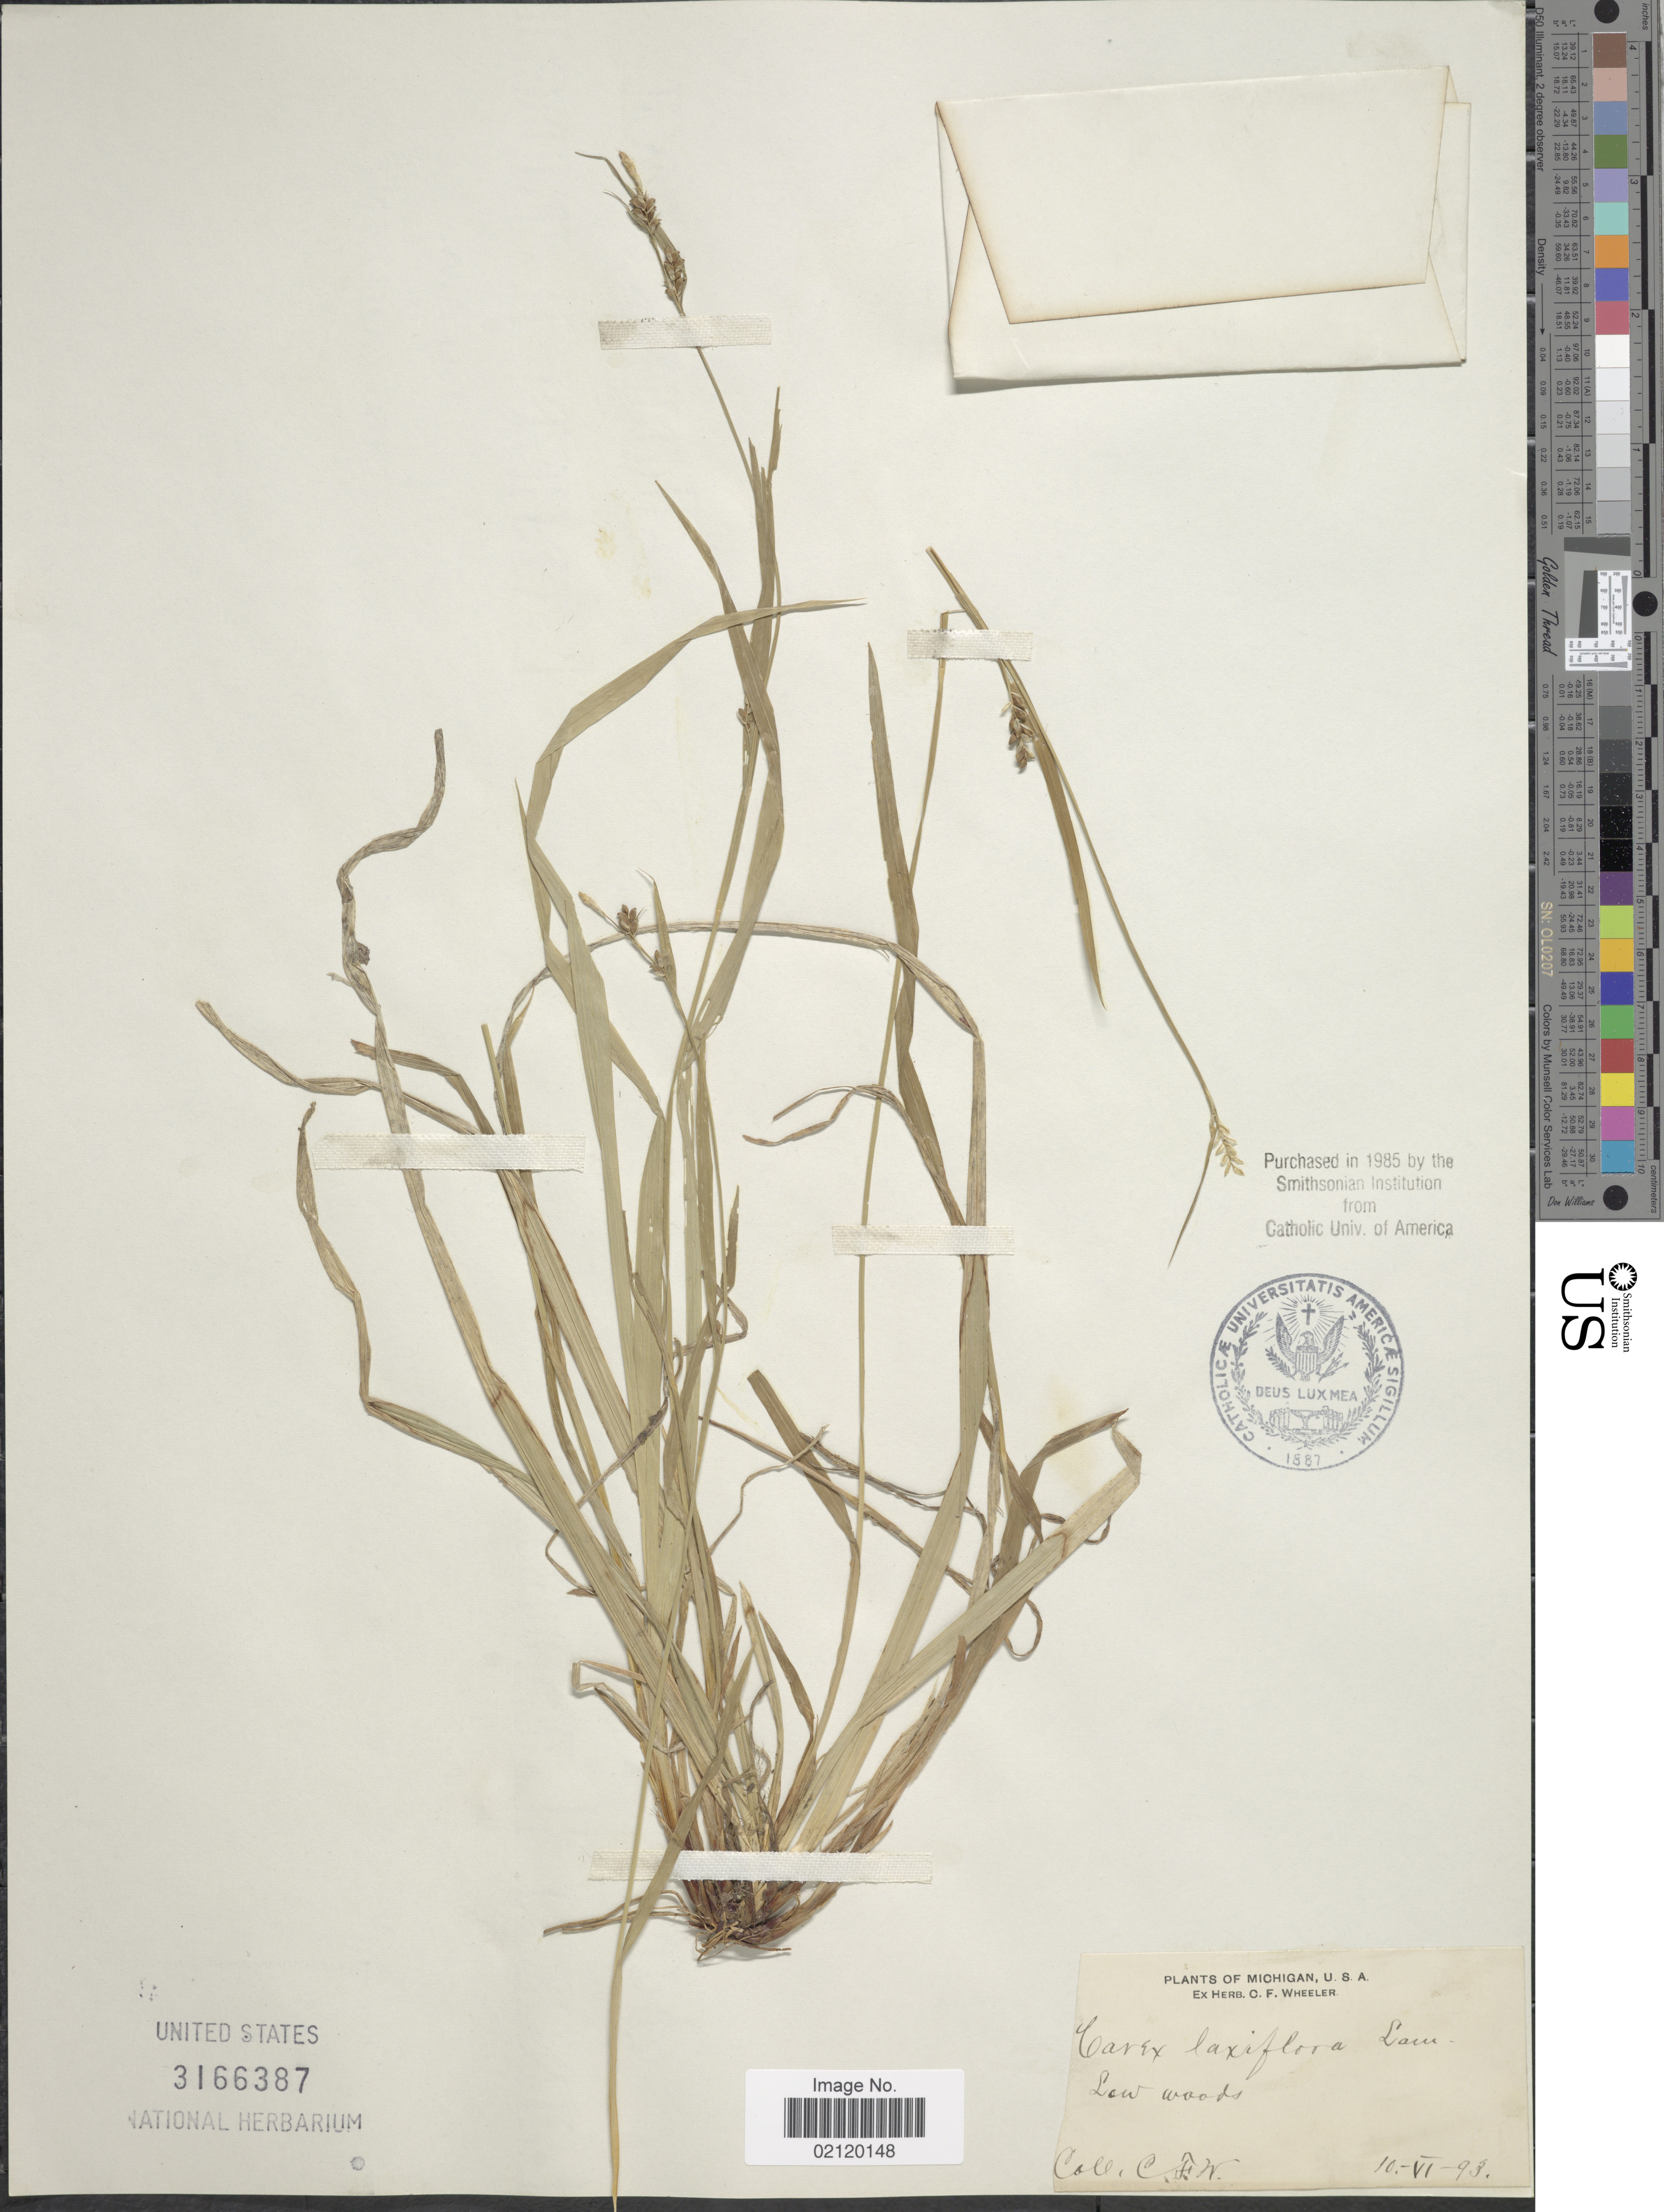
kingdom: Plantae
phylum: Tracheophyta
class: Liliopsida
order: Poales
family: Cyperaceae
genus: Carex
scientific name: Carex laxiflora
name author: Lam.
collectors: C. Wheeler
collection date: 1893-06-10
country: United States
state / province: Michigan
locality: Low woods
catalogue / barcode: US 3166387